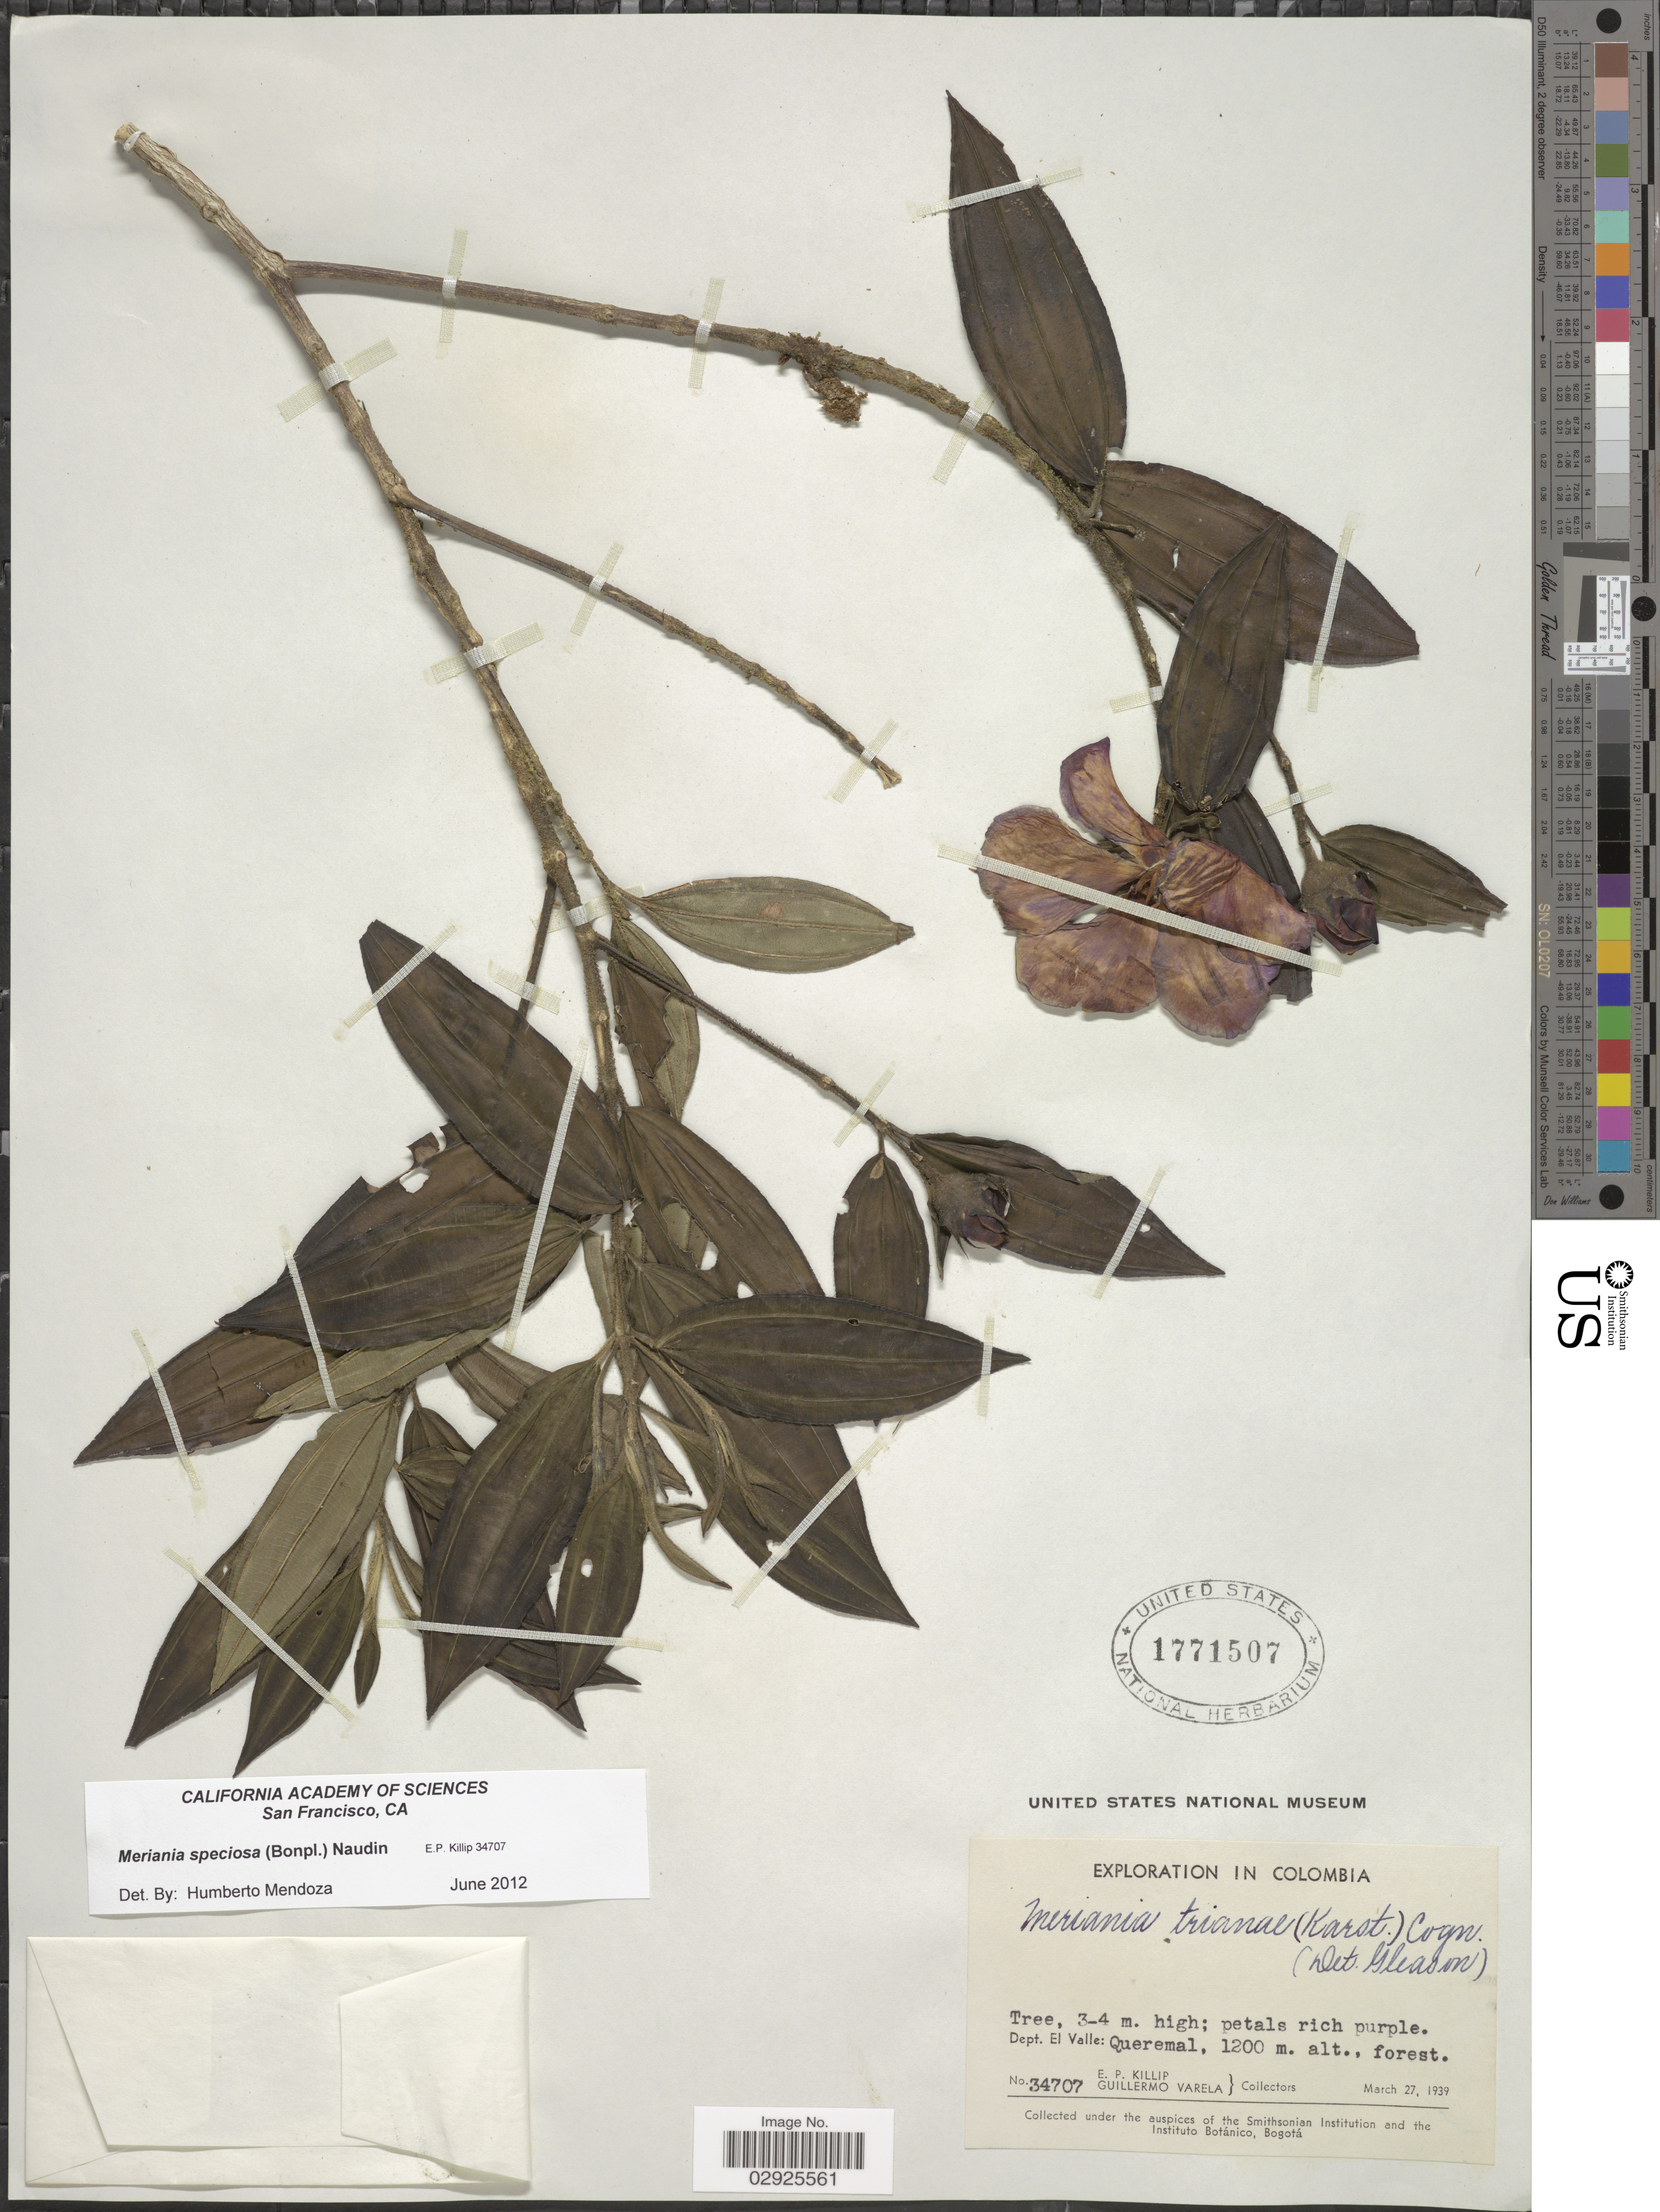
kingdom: Plantae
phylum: Tracheophyta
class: Magnoliopsida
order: Myrtales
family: Melastomataceae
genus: Meriania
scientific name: Meriania speciosa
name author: (Bonpl.) Naudin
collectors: E. P. Killip & G. Varela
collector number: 34707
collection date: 1939-03-27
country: Colombia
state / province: Valle del Cauca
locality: Dept. El Valle: Queremal.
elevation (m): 1200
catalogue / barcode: US 1771507